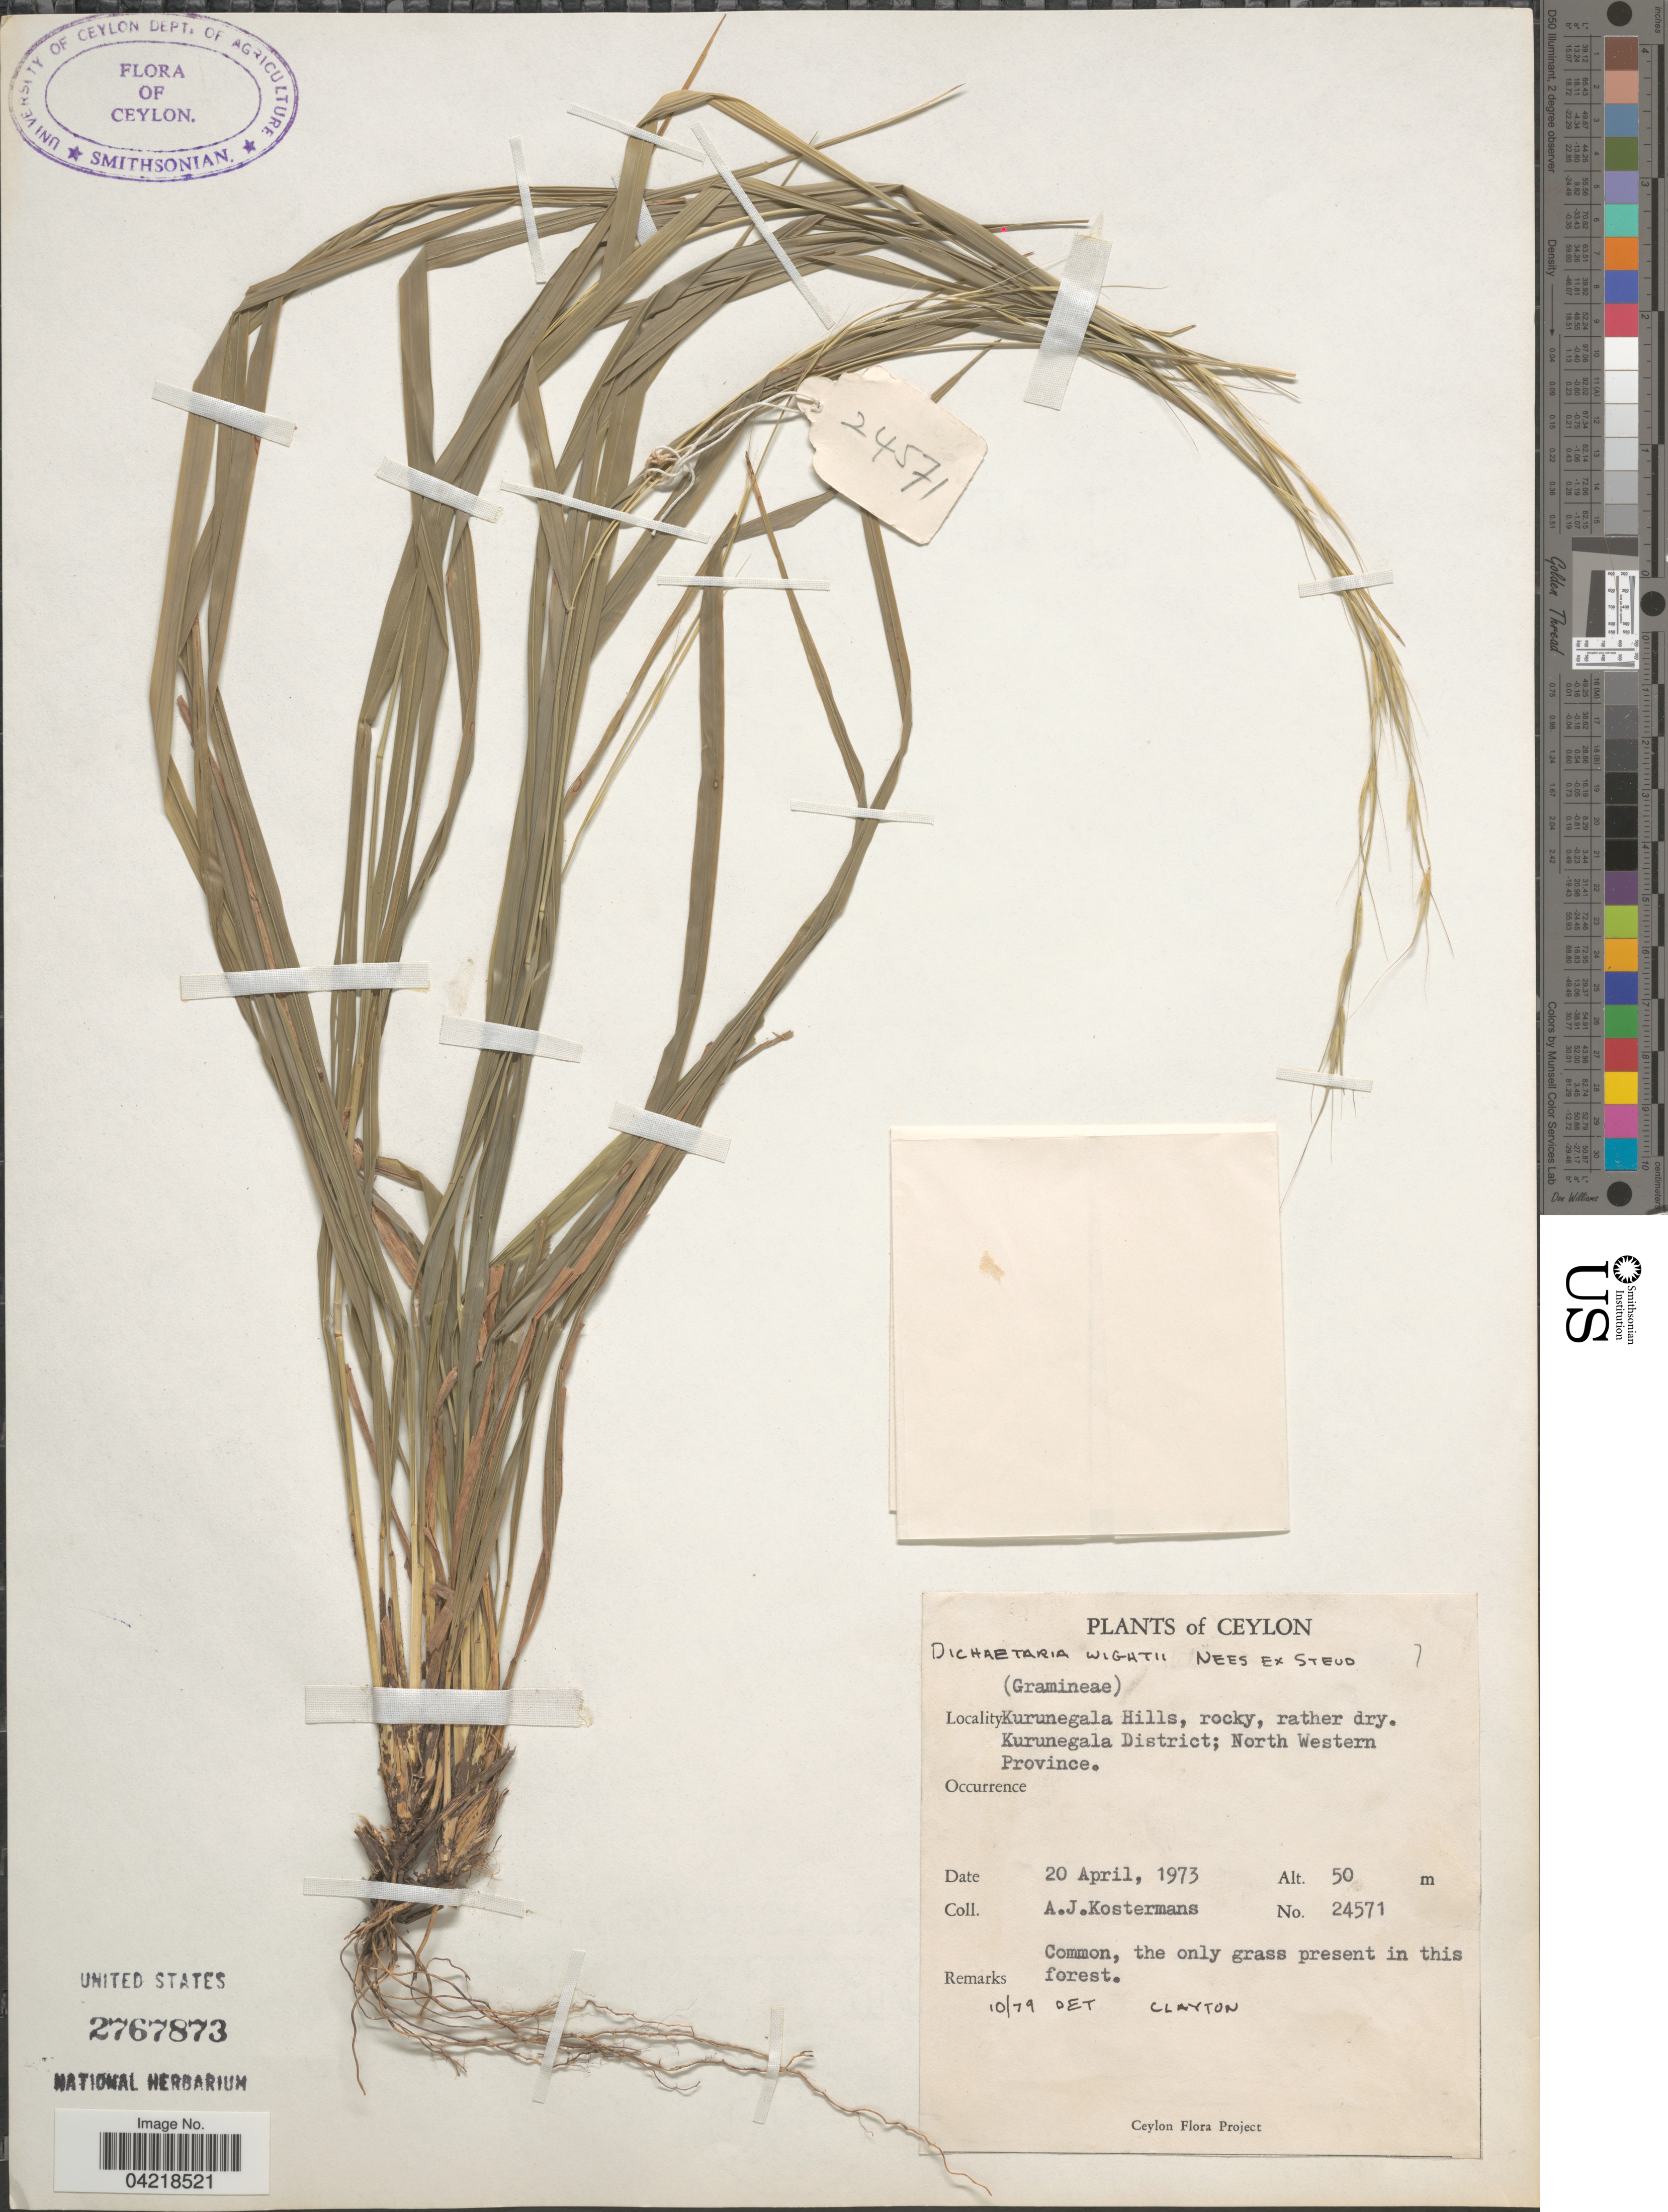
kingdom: Plantae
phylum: Tracheophyta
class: Liliopsida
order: Poales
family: Poaceae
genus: Dichaetaria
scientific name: Dichaetaria wightii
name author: Nees & Steud.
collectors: A. J. G. Kostermans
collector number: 24571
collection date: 1973-04-20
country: Sri Lanka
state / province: North Western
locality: Ceylon. Kurunegala Hills, rocky, rather dry. Kurunegala District; North Western Province.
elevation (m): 50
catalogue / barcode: US 2767873